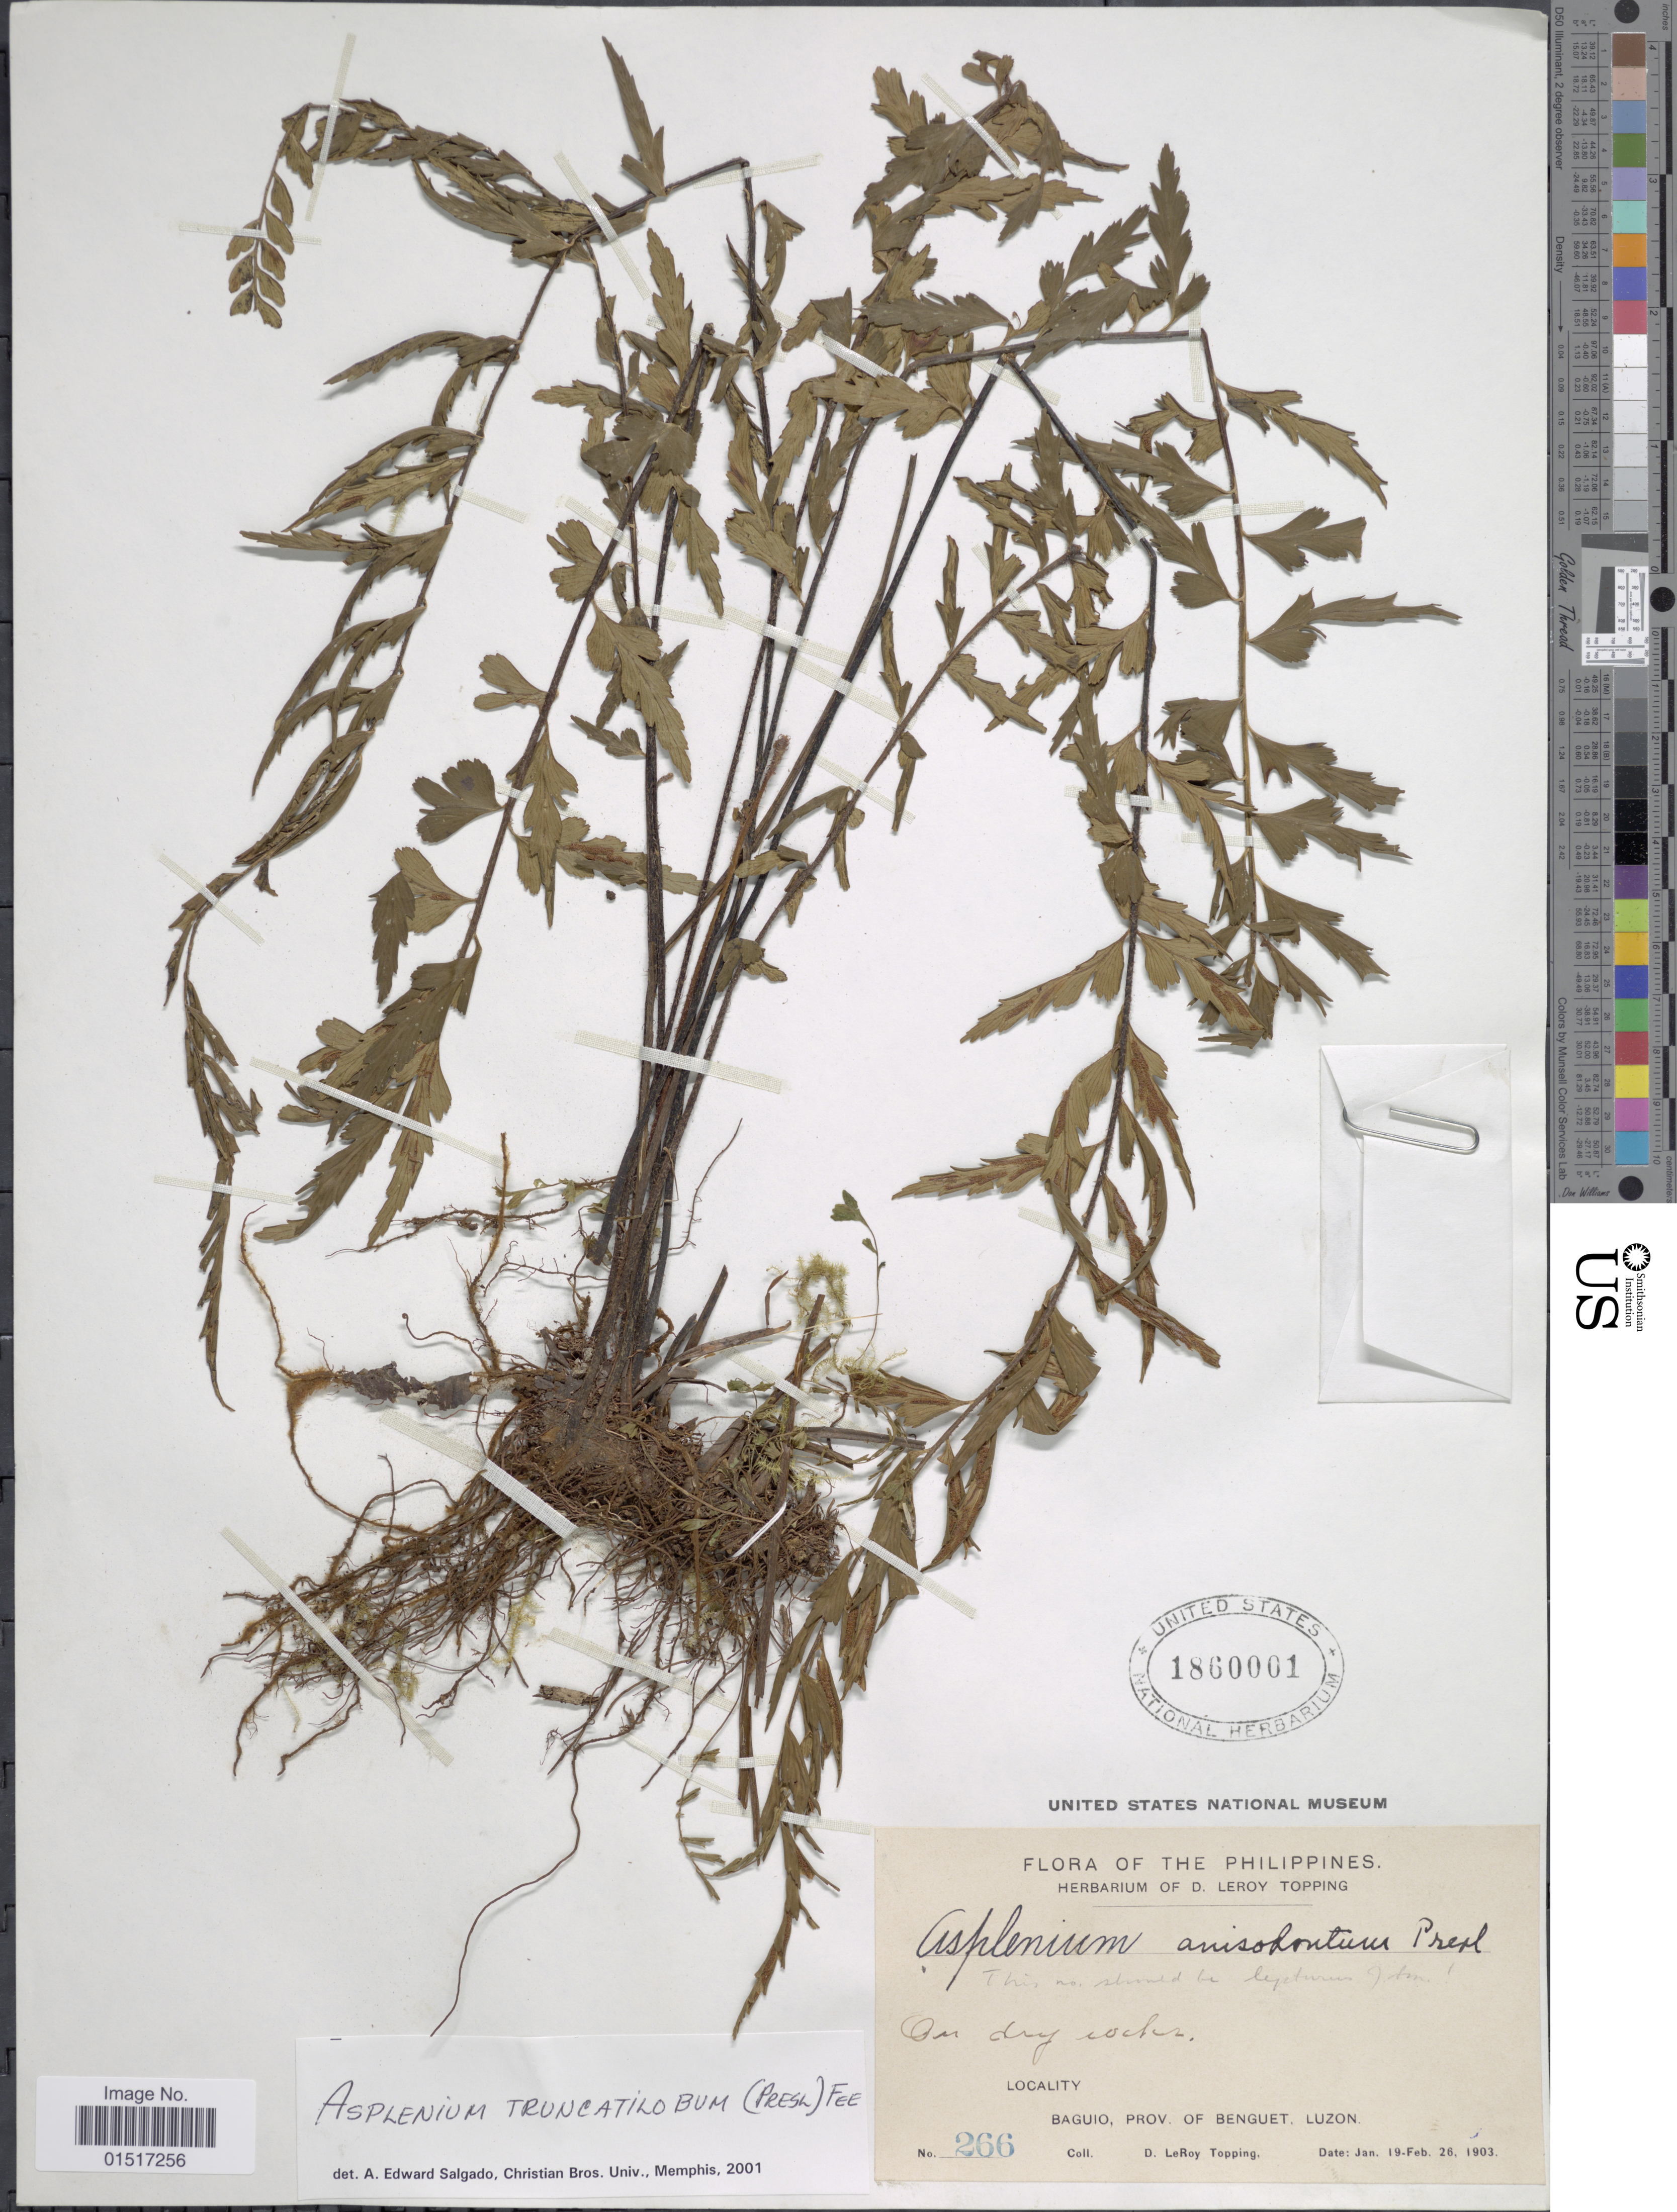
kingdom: Plantae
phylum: Tracheophyta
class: Polypodiopsida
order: Polypodiales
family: Aspleniaceae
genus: Asplenium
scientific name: Asplenium truncatilobum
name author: (C. Presl) Fée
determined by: Salgado, A. E.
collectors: D. L. Topping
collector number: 266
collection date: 1903-01-19/1903-02-26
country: Philippines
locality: Baguio, Prov. of Benguet, Luzon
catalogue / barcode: US 1860001